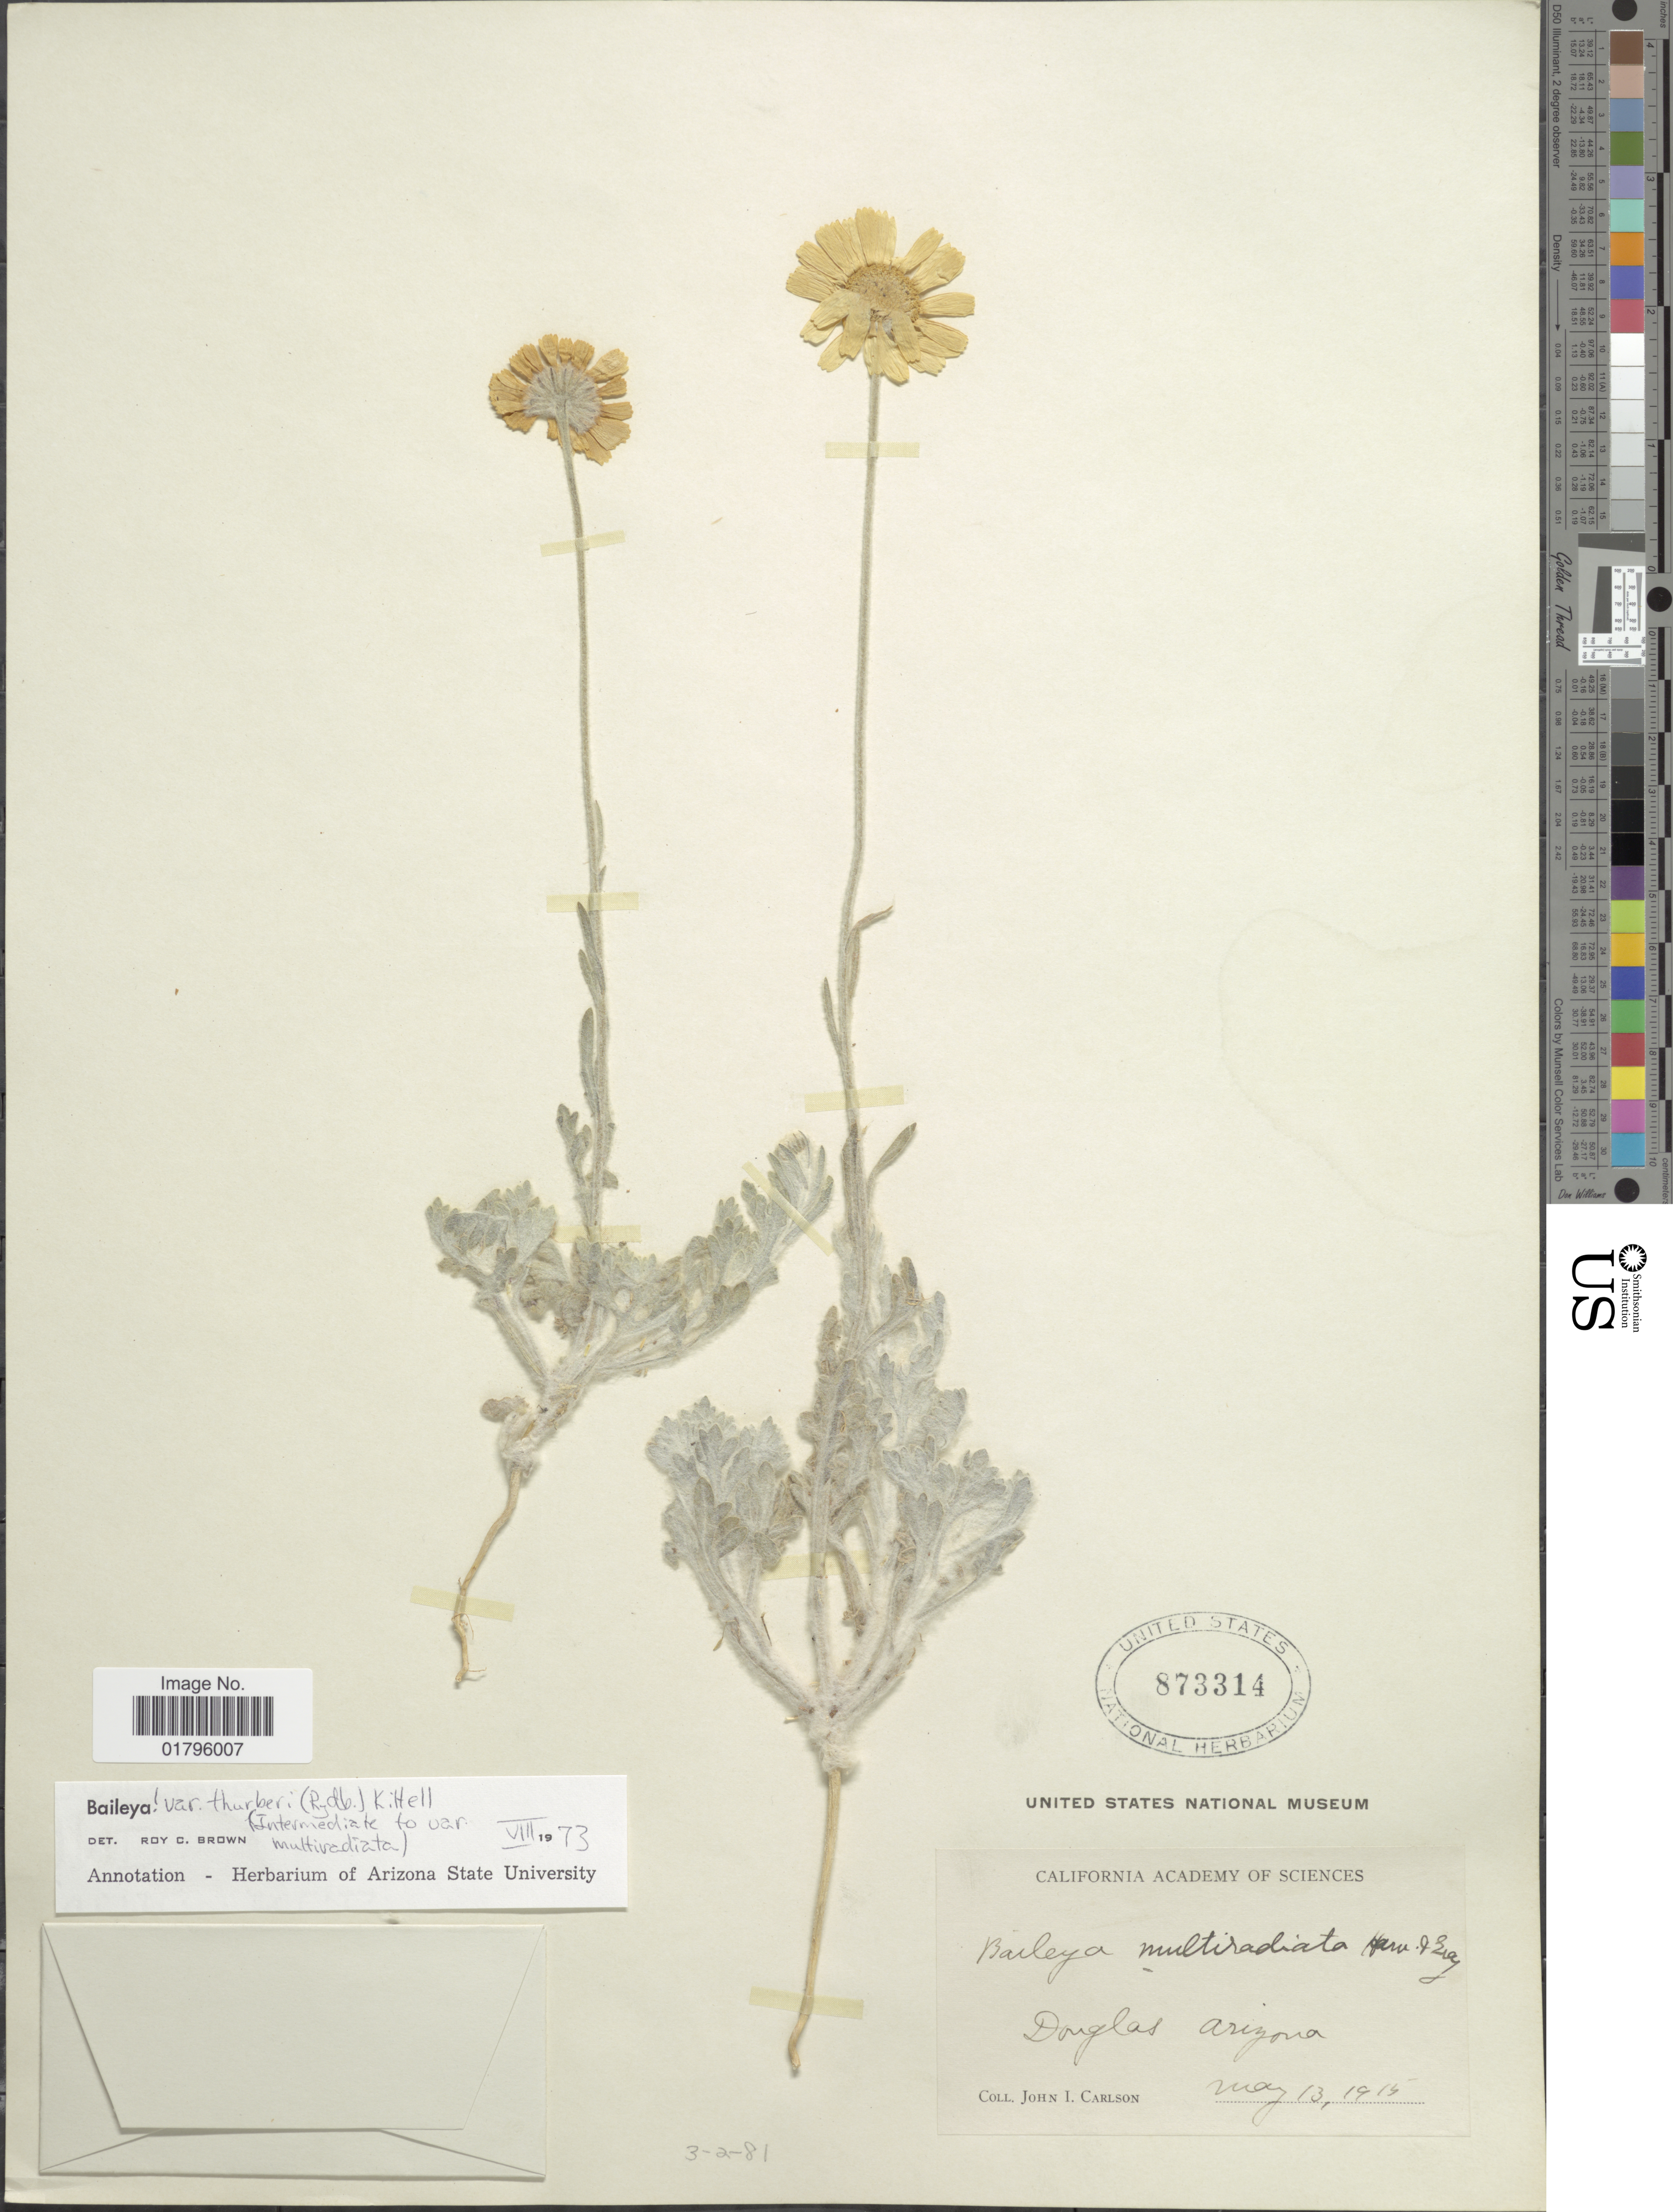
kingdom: Plantae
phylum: Tracheophyta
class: Magnoliopsida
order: Asterales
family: Asteraceae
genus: Baileya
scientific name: Baileya multiradiata var. thurberi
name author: (Rydb.) Kittell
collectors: J. Carlson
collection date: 1914-05-13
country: United States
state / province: Arizona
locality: Douglas Arizona.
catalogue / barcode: US 873314